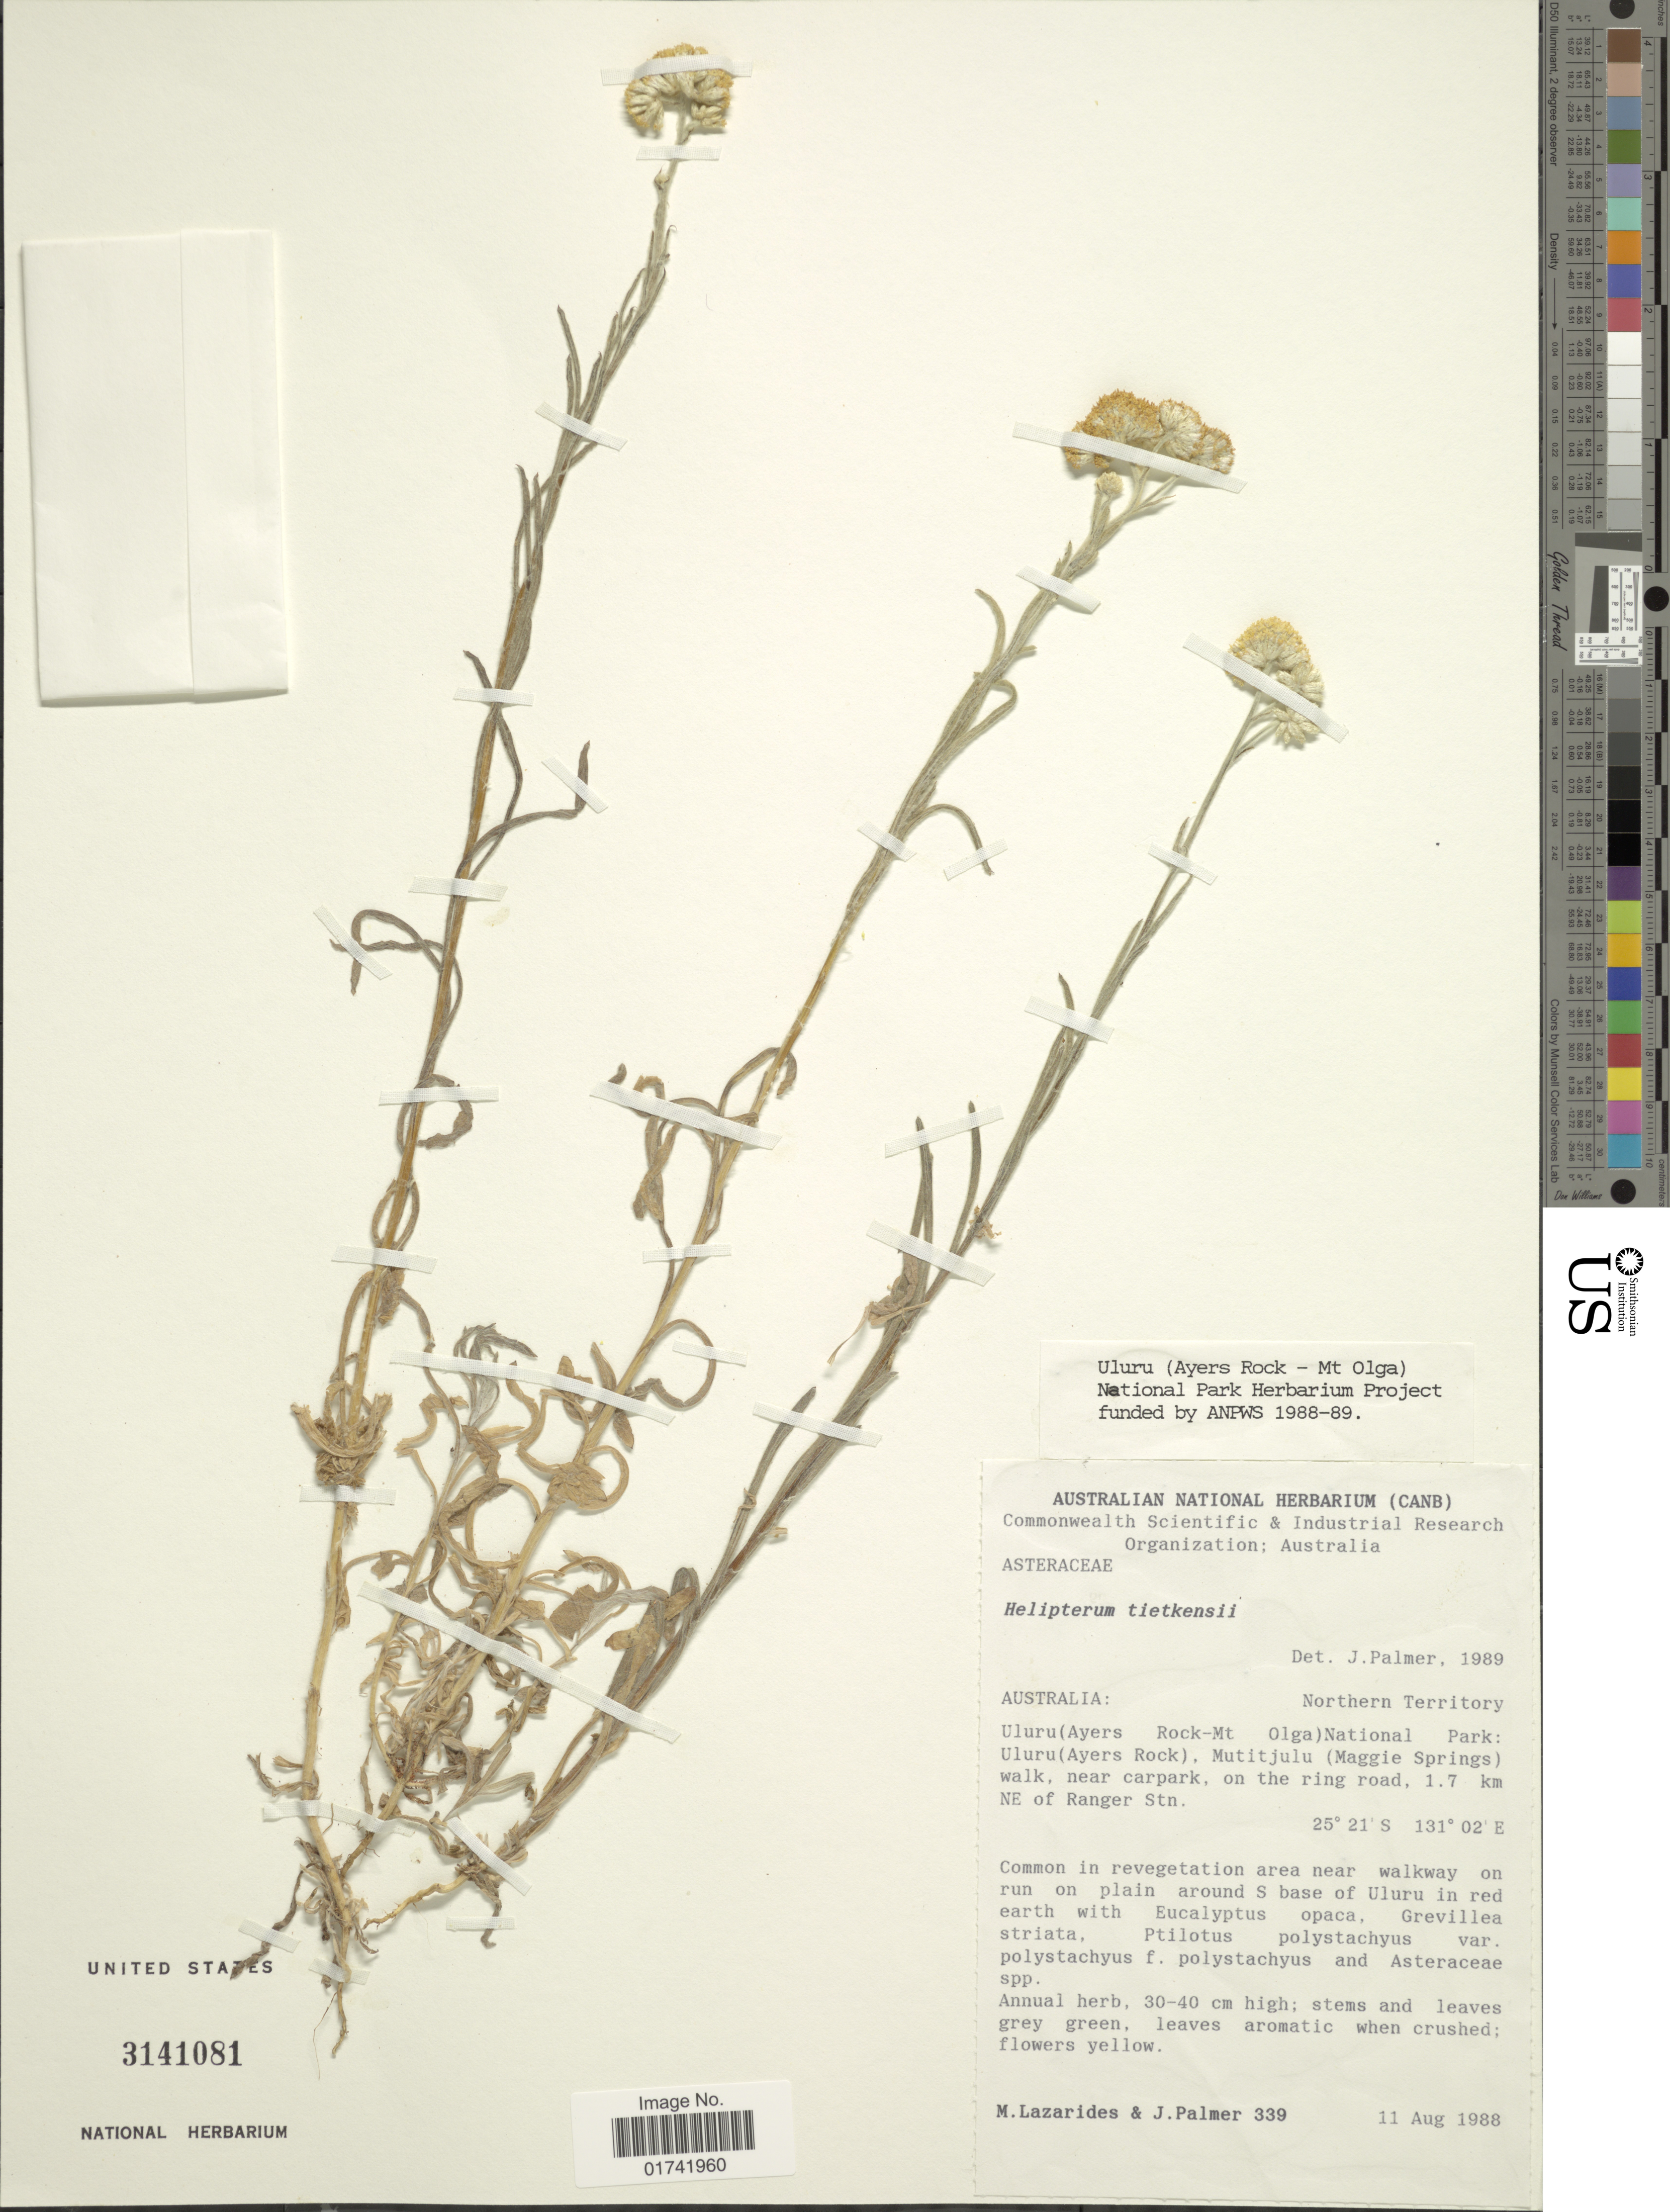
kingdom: Plantae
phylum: Tracheophyta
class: Magnoliopsida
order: Asterales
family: Asteraceae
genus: Rhodanthe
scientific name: Rhodanthe tietkensii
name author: (F. Muell.) Paul G. Wilson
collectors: M. Lazarides & J. Palmer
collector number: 339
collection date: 1988-08-11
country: Australia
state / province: Northern Territory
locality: Uluru (Ayers Rock-Mt Olga) National Park: uluru (Ayers Rock), Mutitjulu (Maggie Springs) walk, near carpark, on the ring road, 1.7 km NE of Ranger Stn.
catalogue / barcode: US 3141081